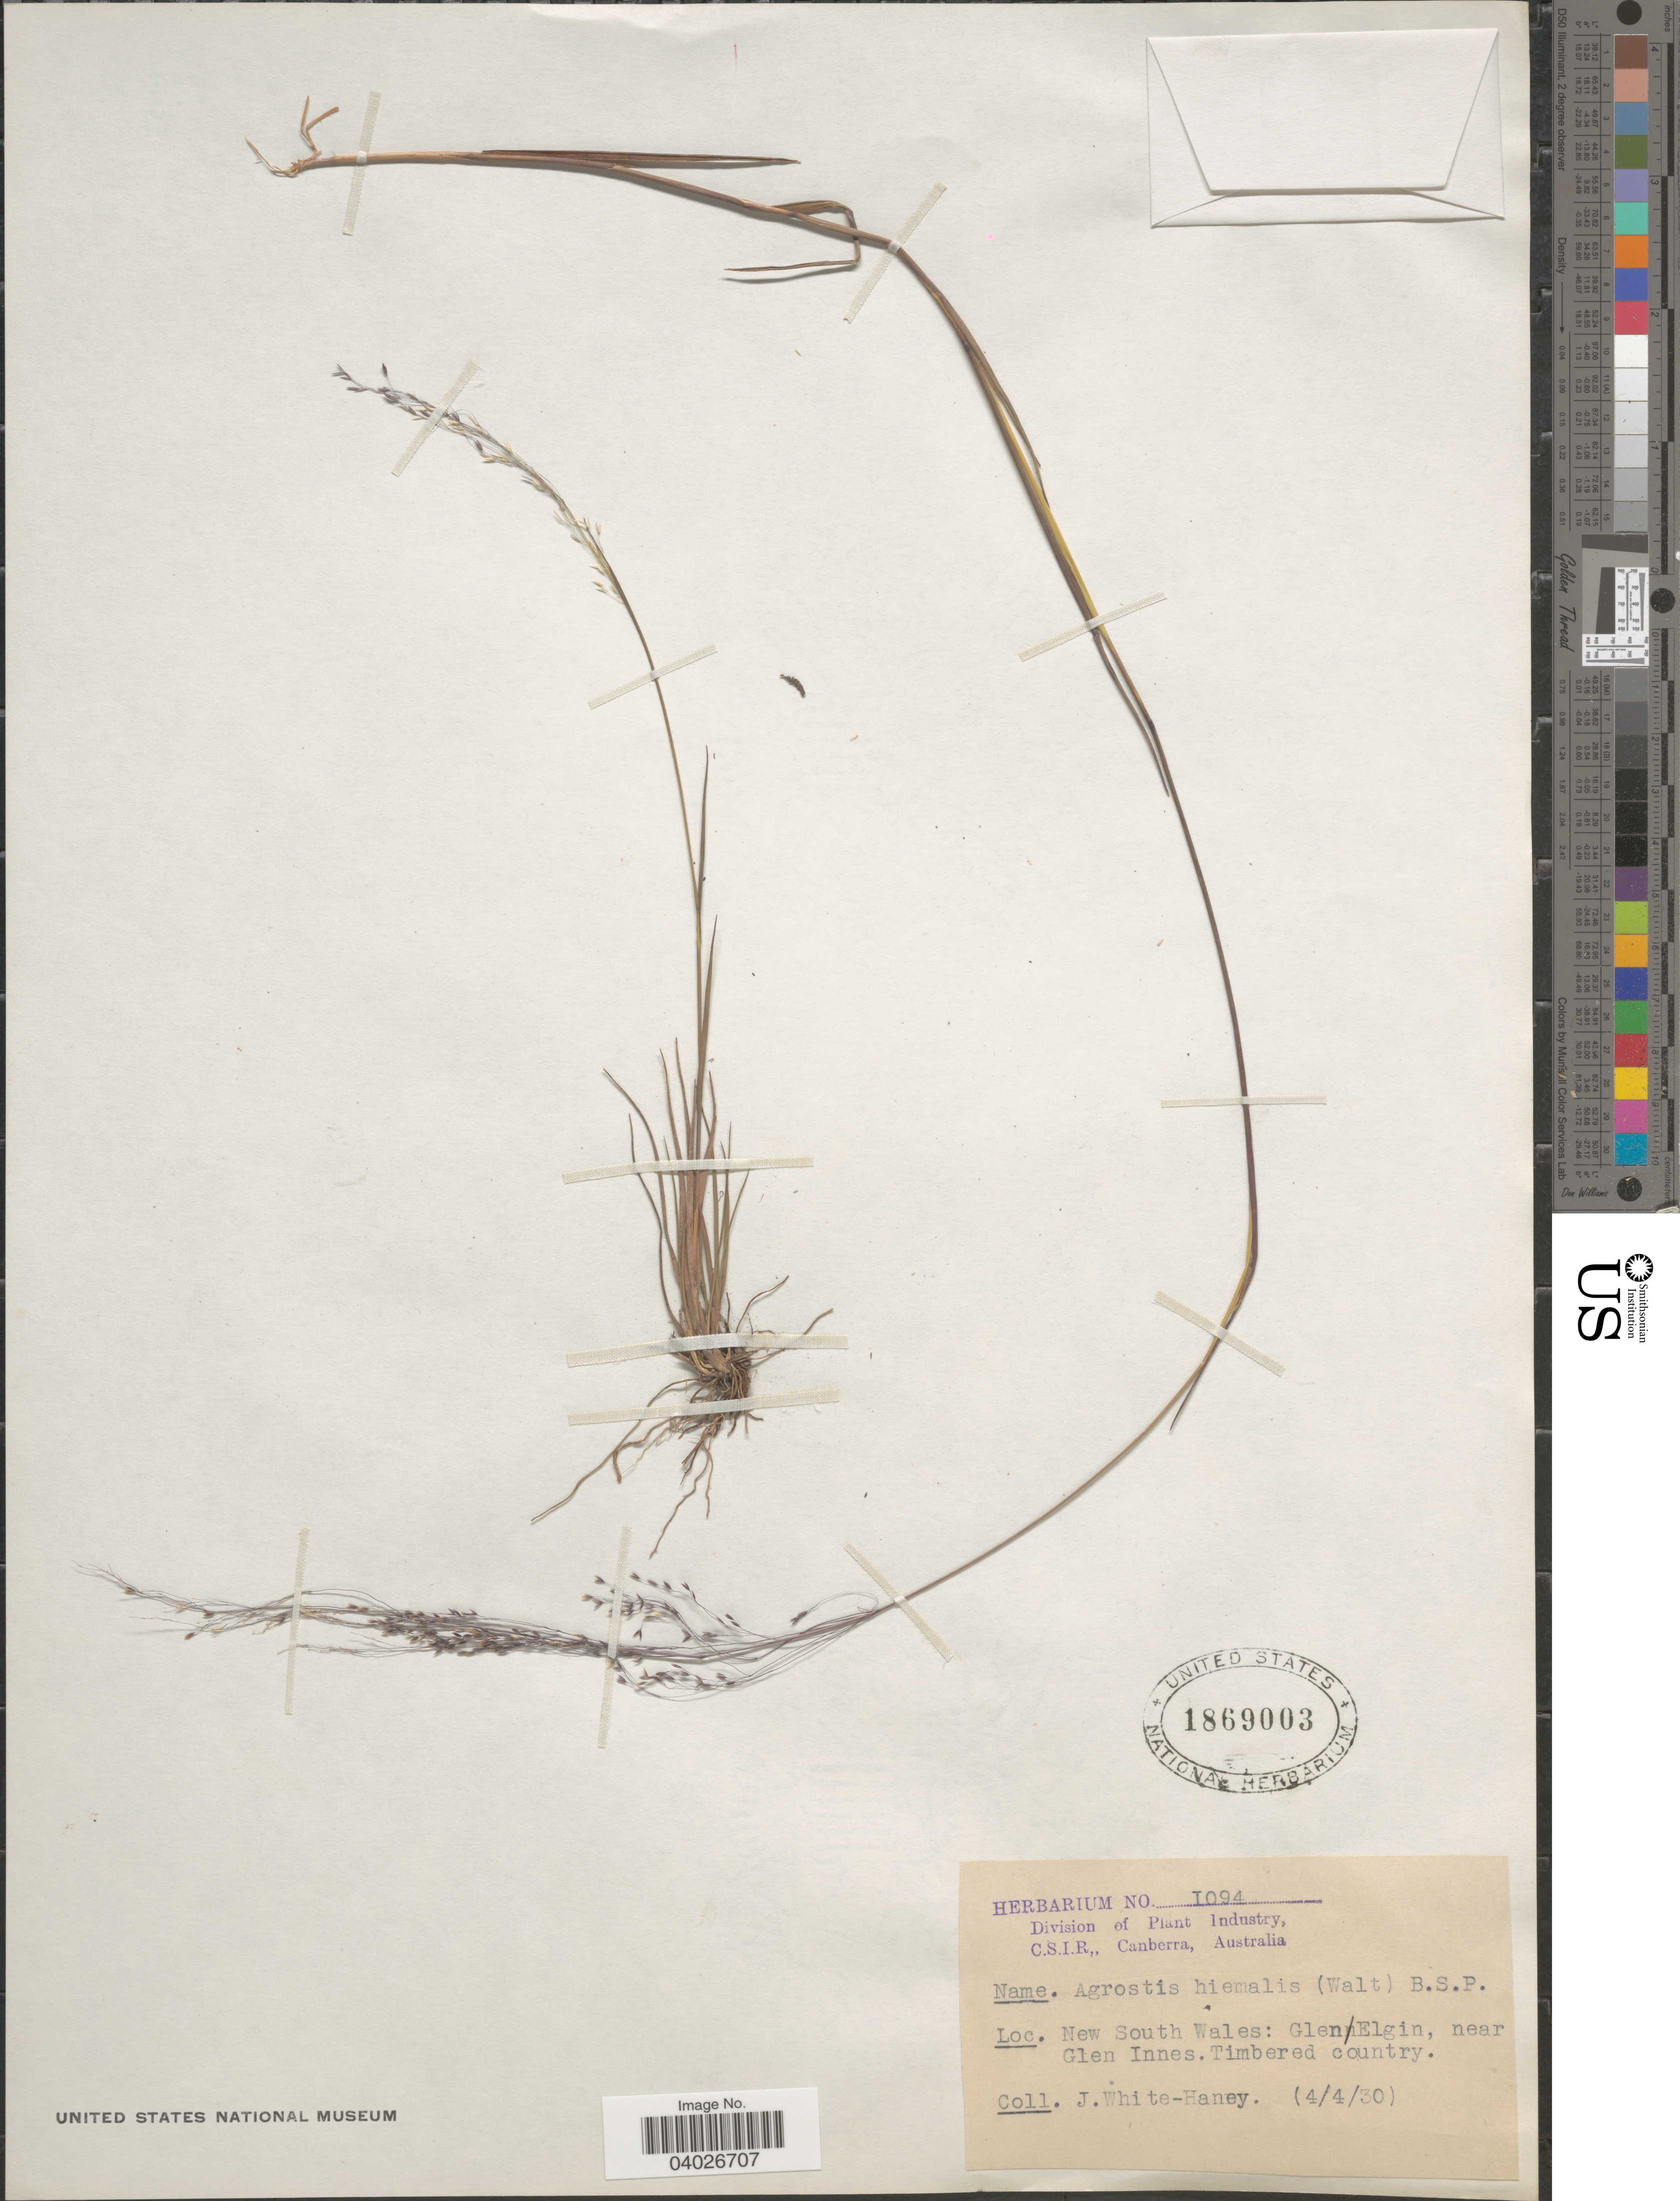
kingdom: Plantae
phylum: Tracheophyta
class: Liliopsida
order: Poales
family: Poaceae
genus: Agrostis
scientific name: Agrostis hyemalis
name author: (Walter) Britton et al.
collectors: J. White-Haney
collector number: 1094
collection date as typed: Transcribed d/m/y: 4/4/30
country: Australia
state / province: New South Wales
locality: Glen Elgin, near Glen Innes. Timbered country.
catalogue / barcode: US 1869003